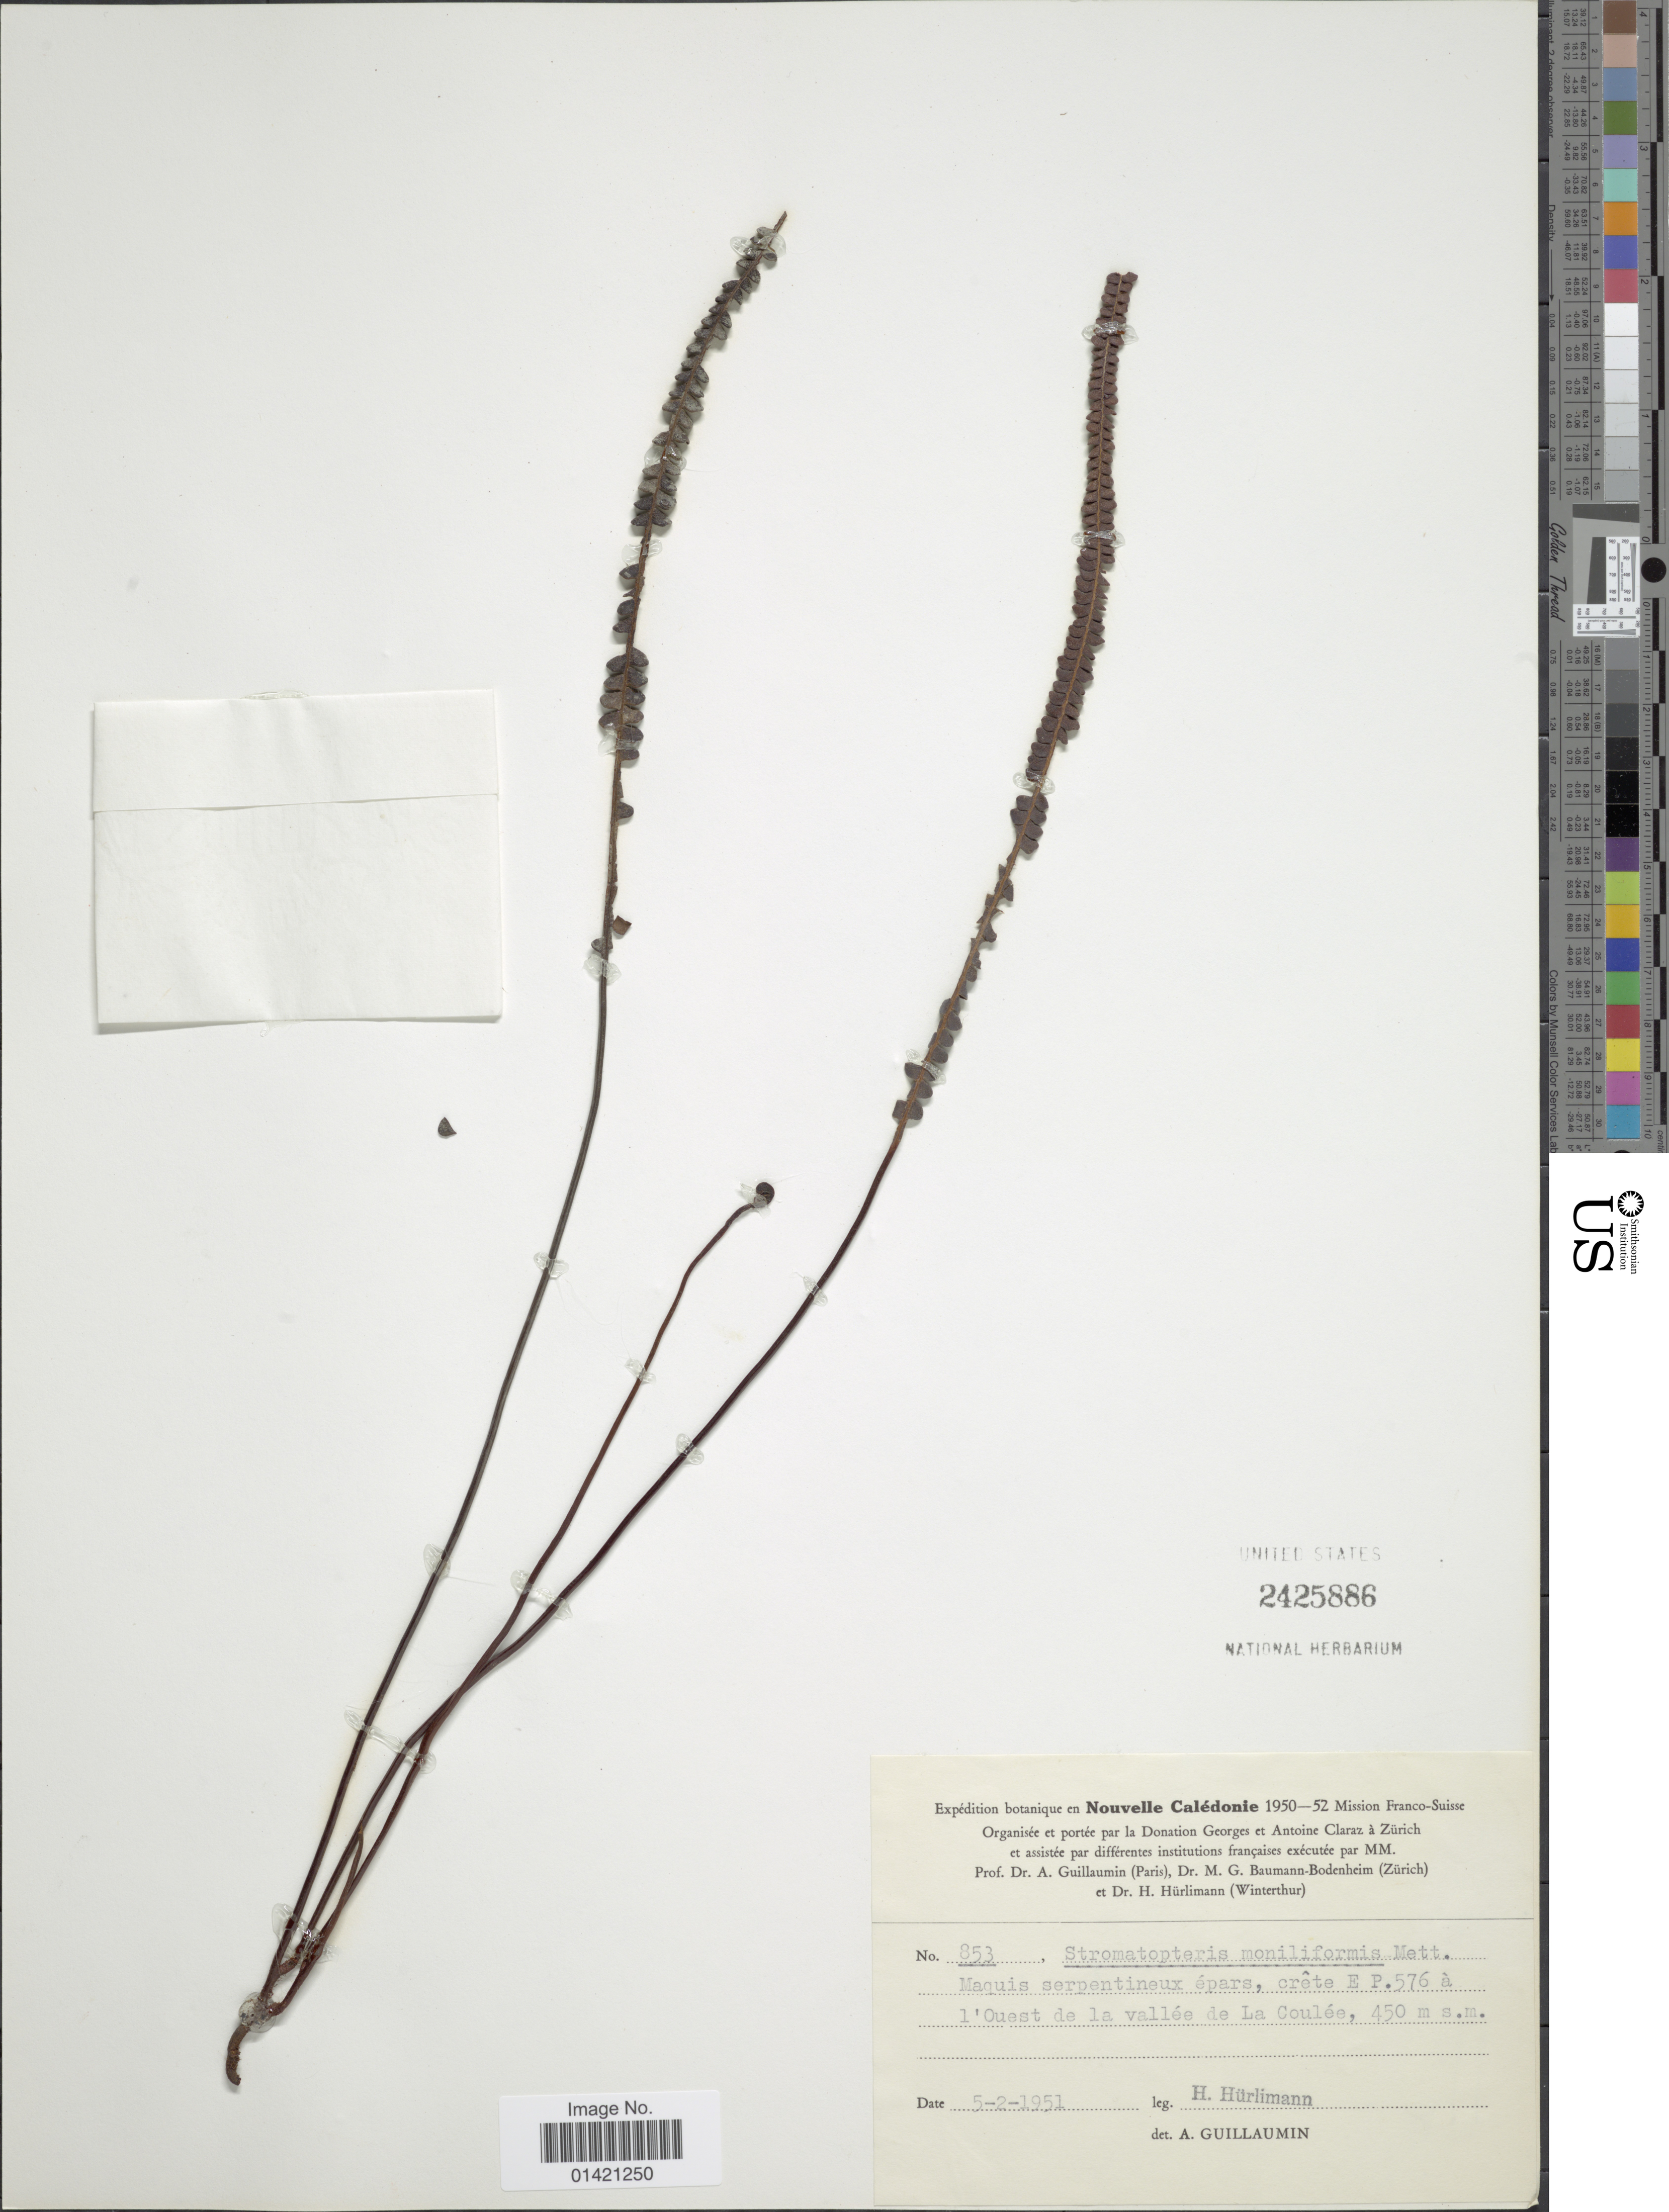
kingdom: Plantae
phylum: Tracheophyta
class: Polypodiopsida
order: Gleicheniales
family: Gleicheniaceae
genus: Stromatopteris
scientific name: Stromatopteris moniliformis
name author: Mett.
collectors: H. Hurlimann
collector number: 853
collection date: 1951-02-05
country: New Caledonia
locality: Nouvelle Caledonie. Crete E P.576 a l'Quest de la valle de La Coulee.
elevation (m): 450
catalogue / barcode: US 2425886